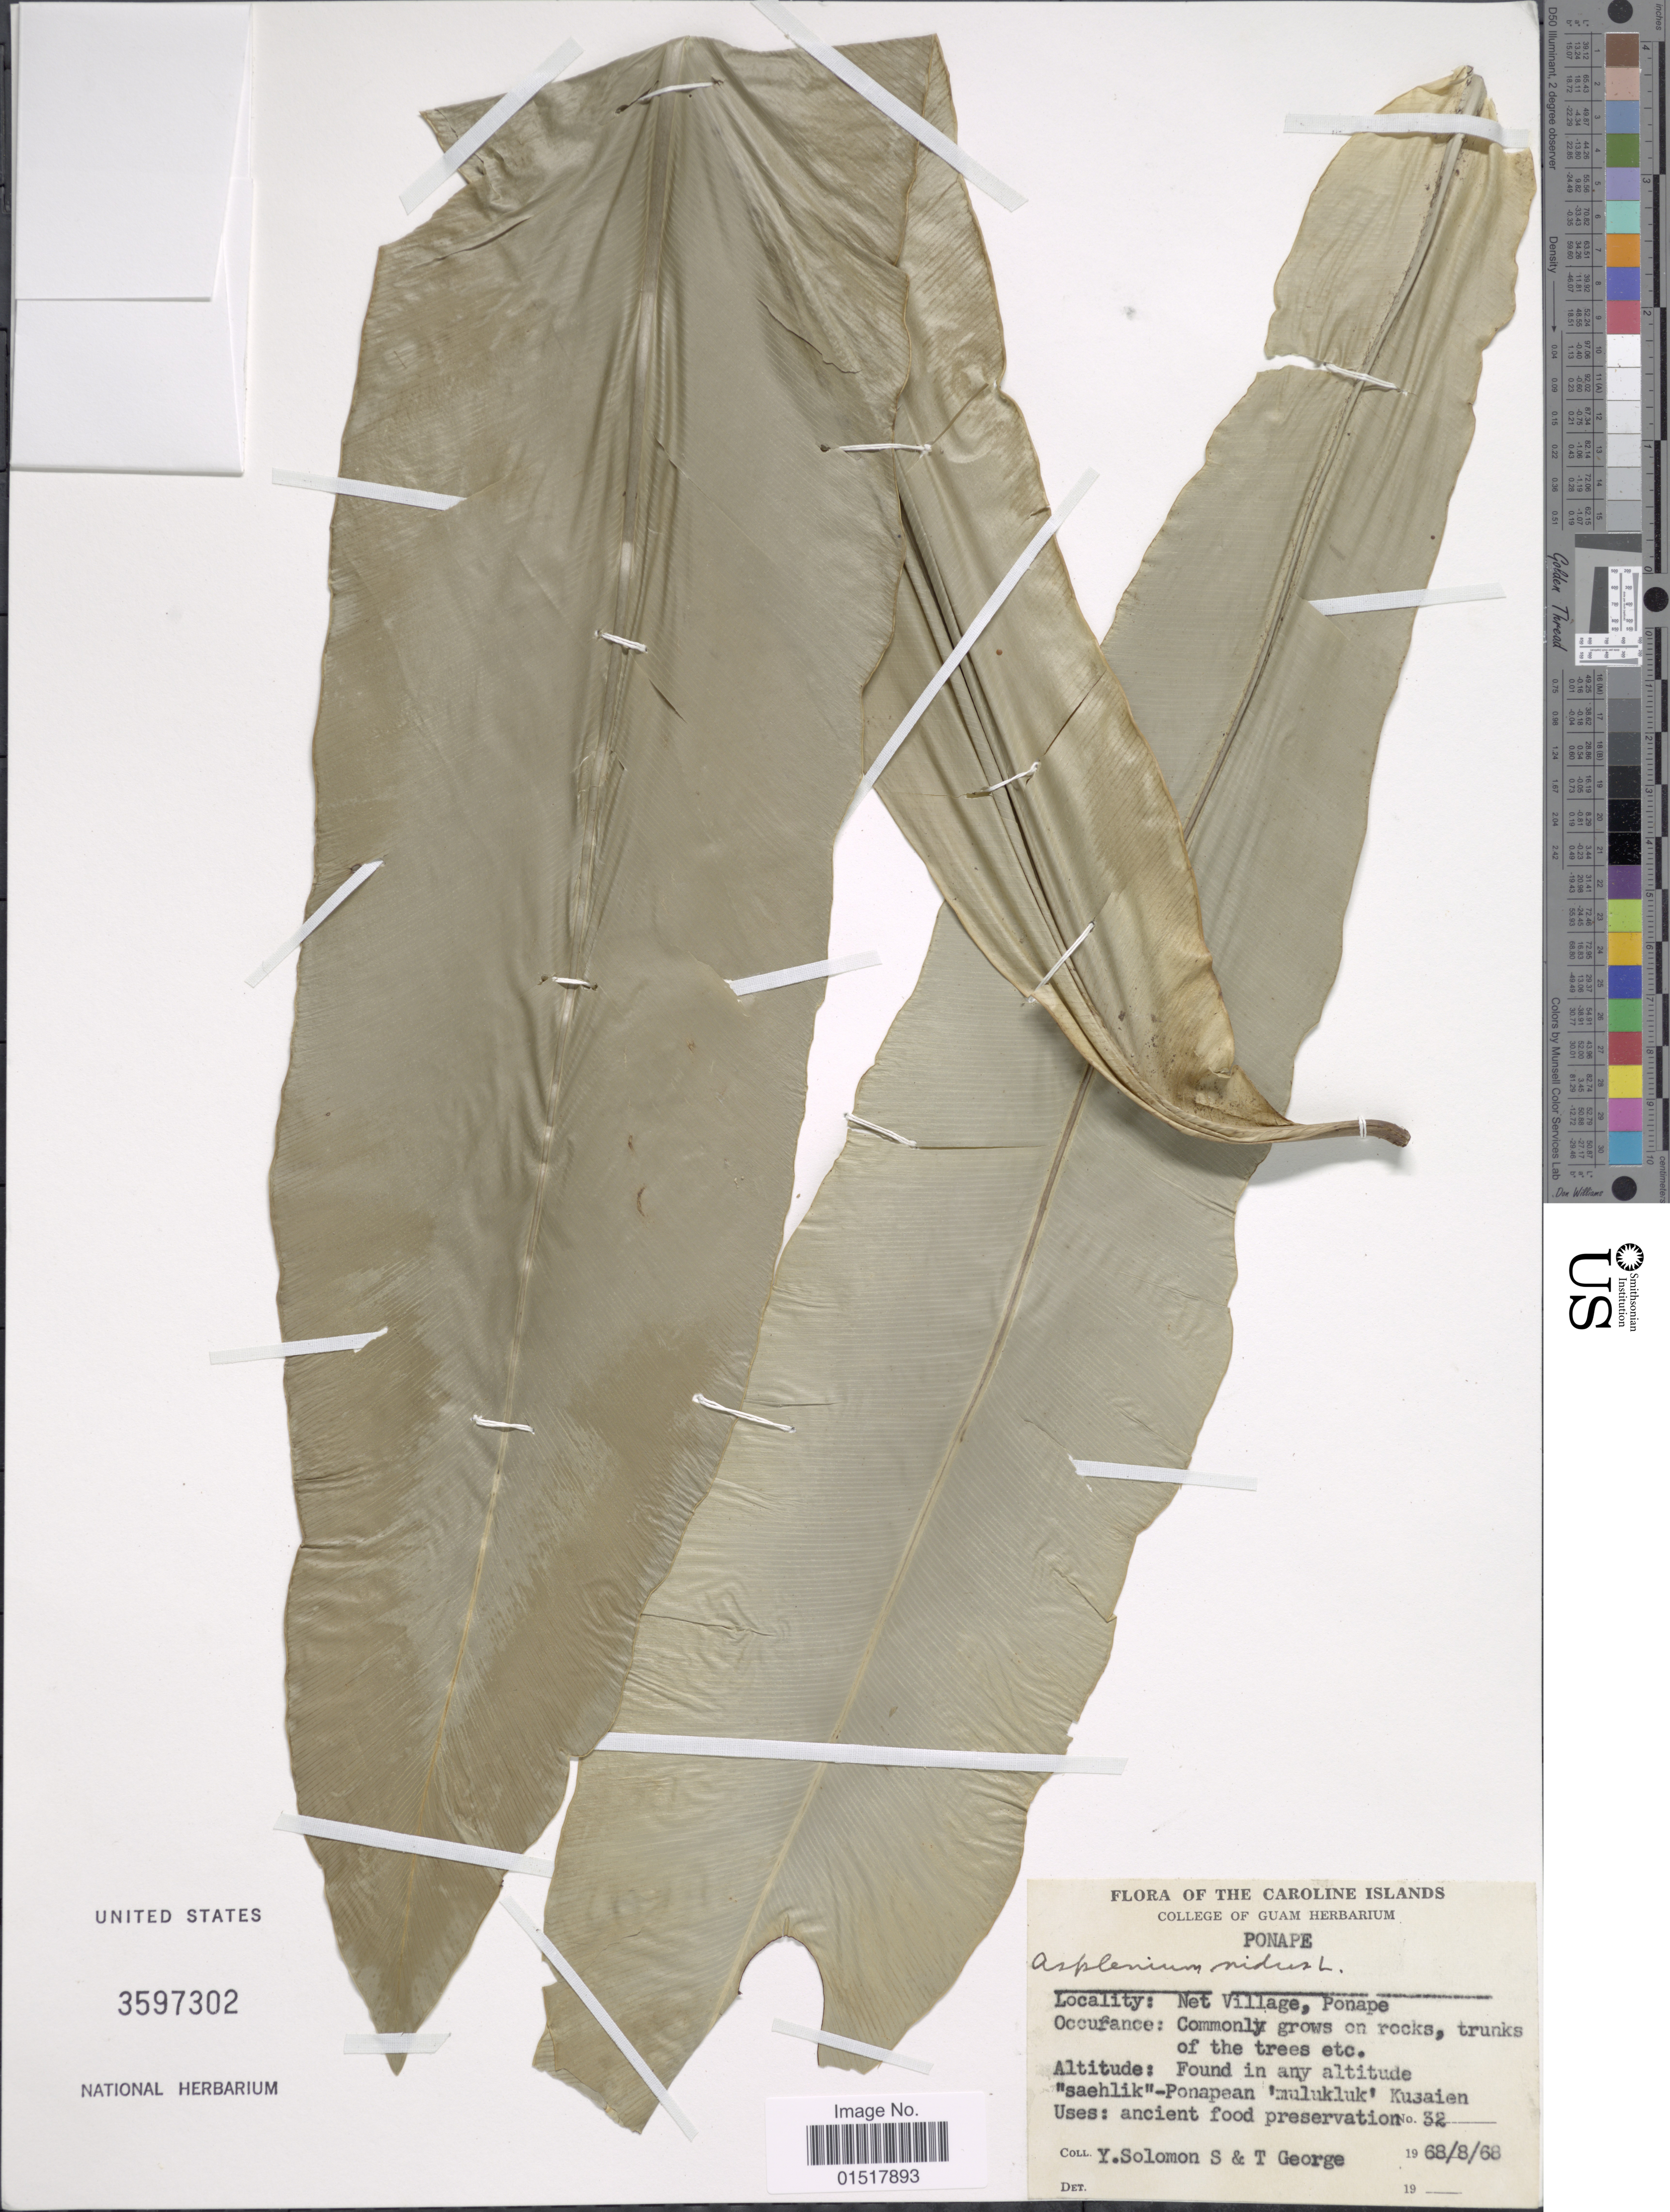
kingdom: Plantae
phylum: Tracheophyta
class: Polypodiopsida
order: Polypodiales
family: Aspleniaceae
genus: Asplenium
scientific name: Asplenium nidus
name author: L.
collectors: Y. Solomon & T. George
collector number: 32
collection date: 1968-08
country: Micronesia, Federated States of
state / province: Pohnpei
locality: Caroline Islands, Ponape. Net Village, Ponape.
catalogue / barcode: US 3597302